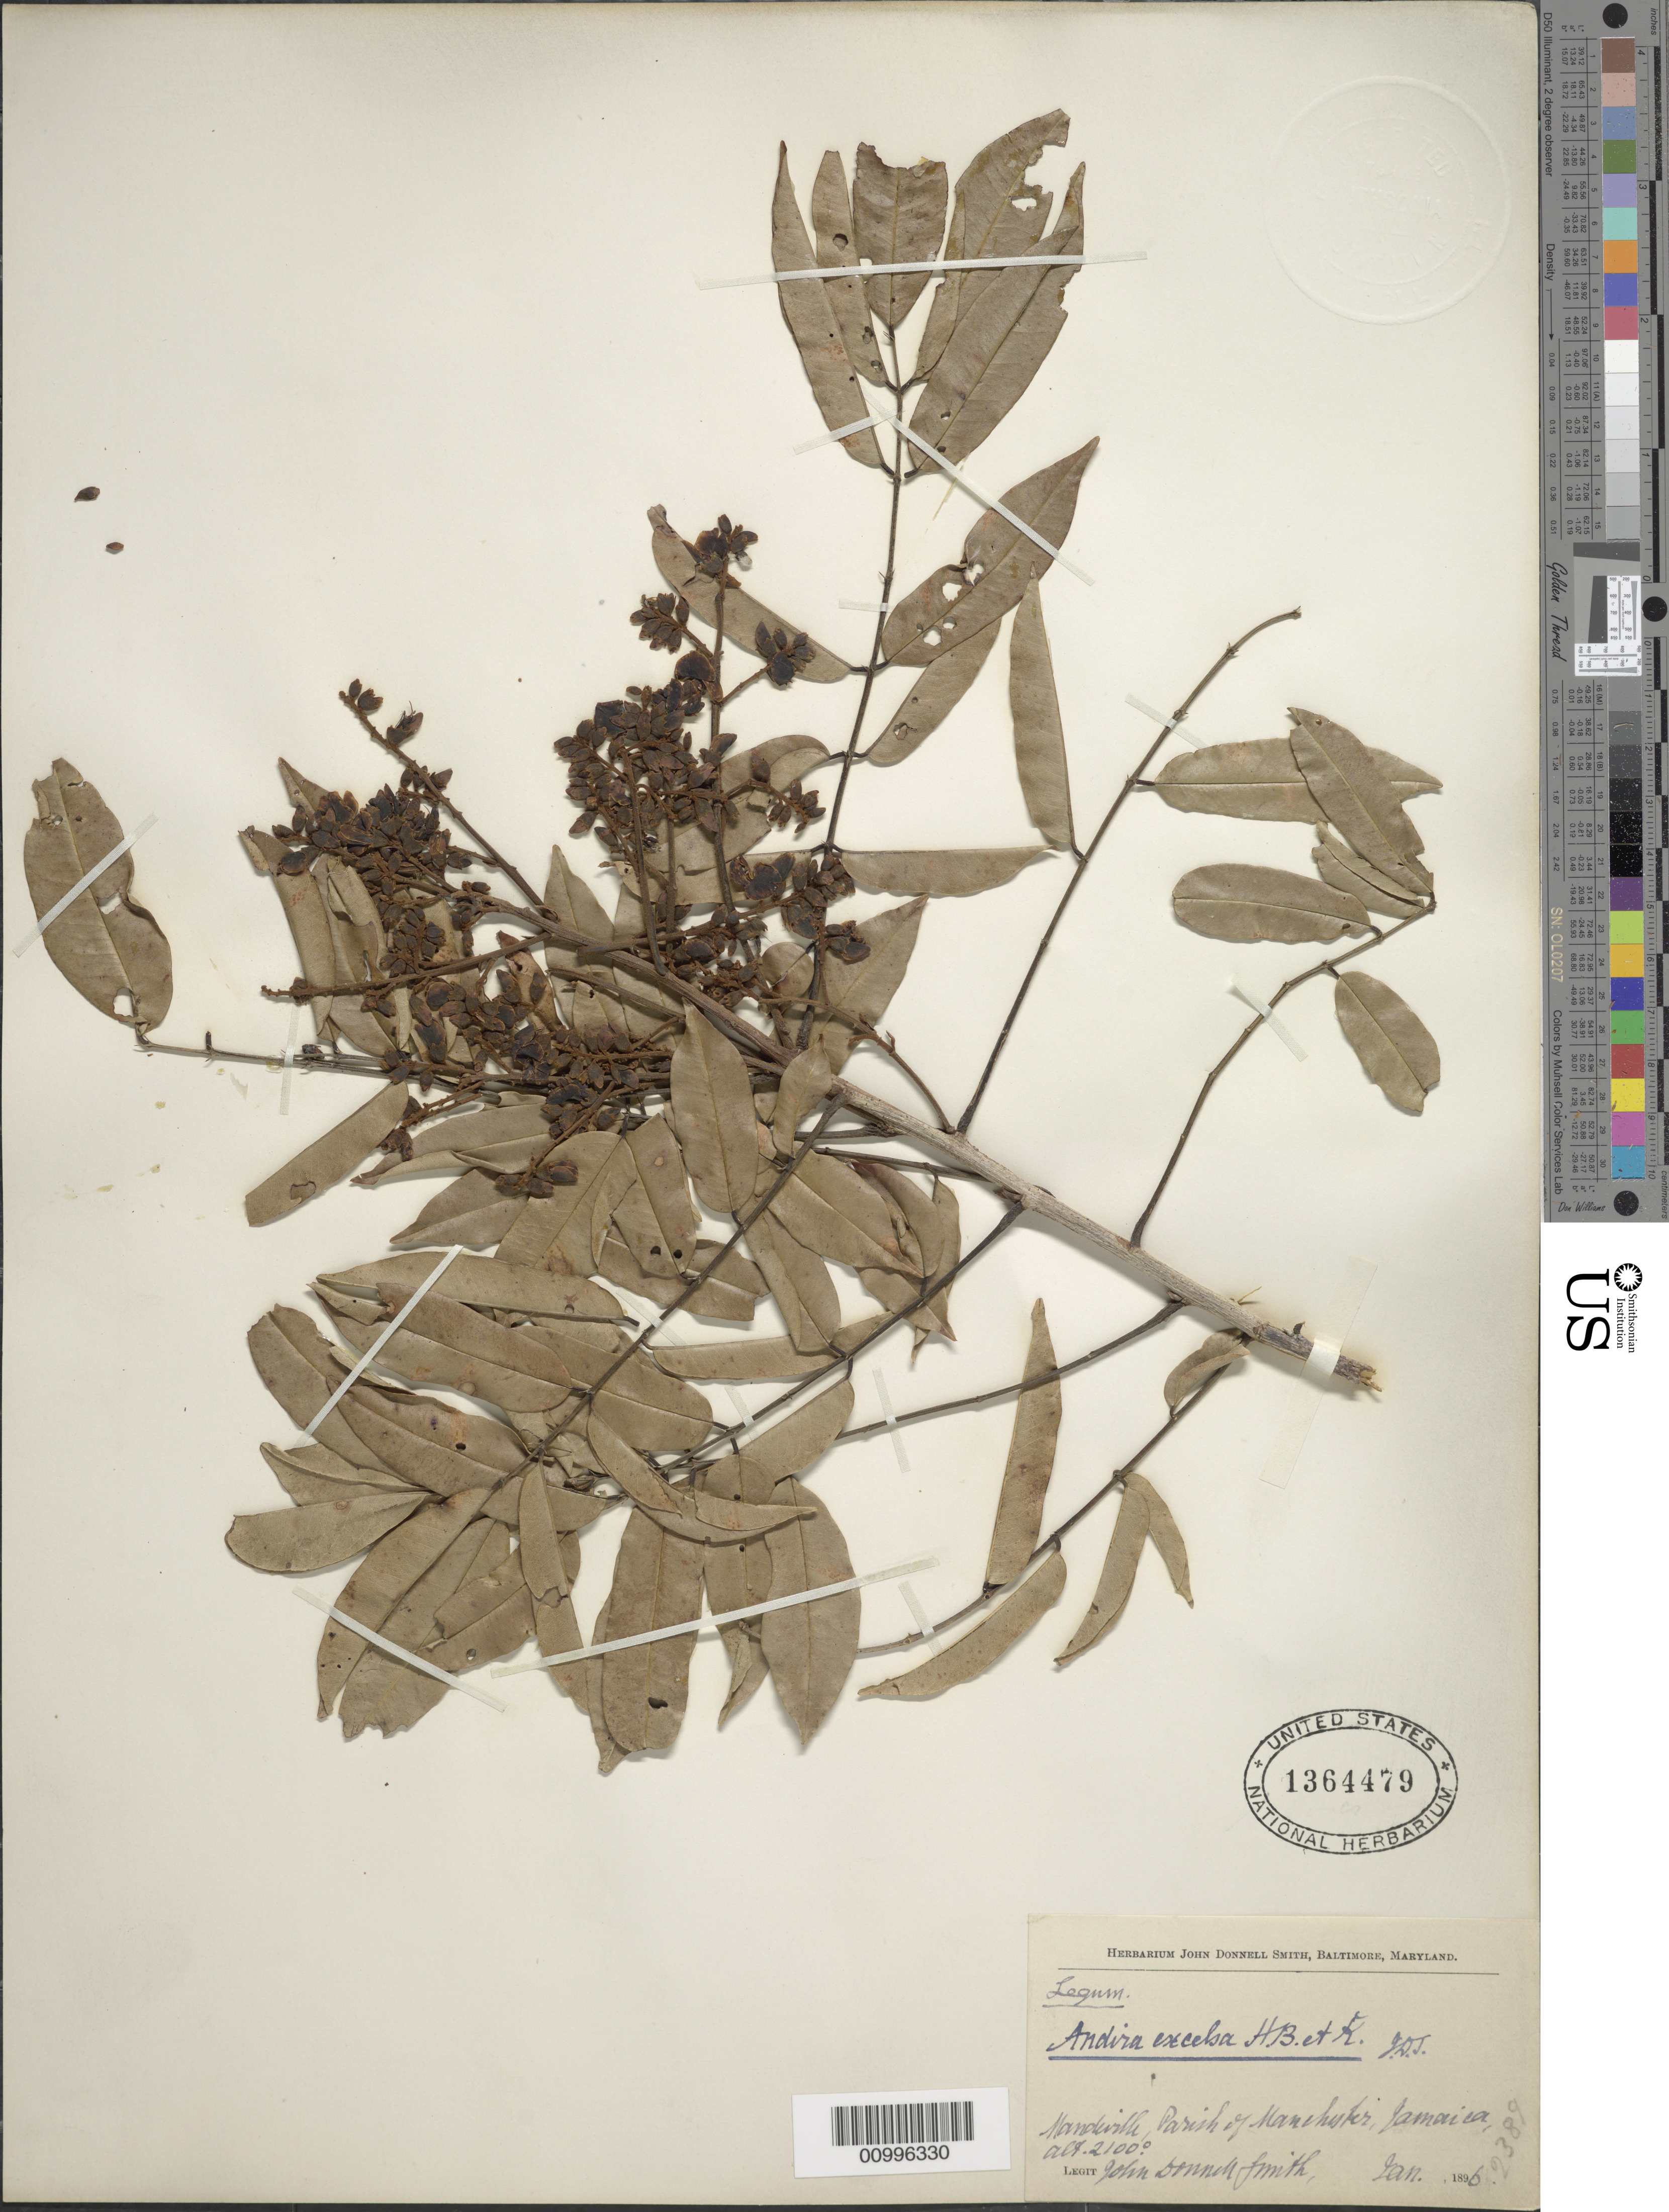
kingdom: Plantae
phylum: Tracheophyta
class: Magnoliopsida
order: Fabales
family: Fabaceae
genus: Andira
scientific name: Andira inermis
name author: (W. Wright) Kunth ex DC.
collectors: J. Donnell Smith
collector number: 9389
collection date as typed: Jan 1890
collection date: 1890-01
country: Jamaica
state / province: Manchester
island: Jamaica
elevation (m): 2100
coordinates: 0 N, 0 E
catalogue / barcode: US 1364479